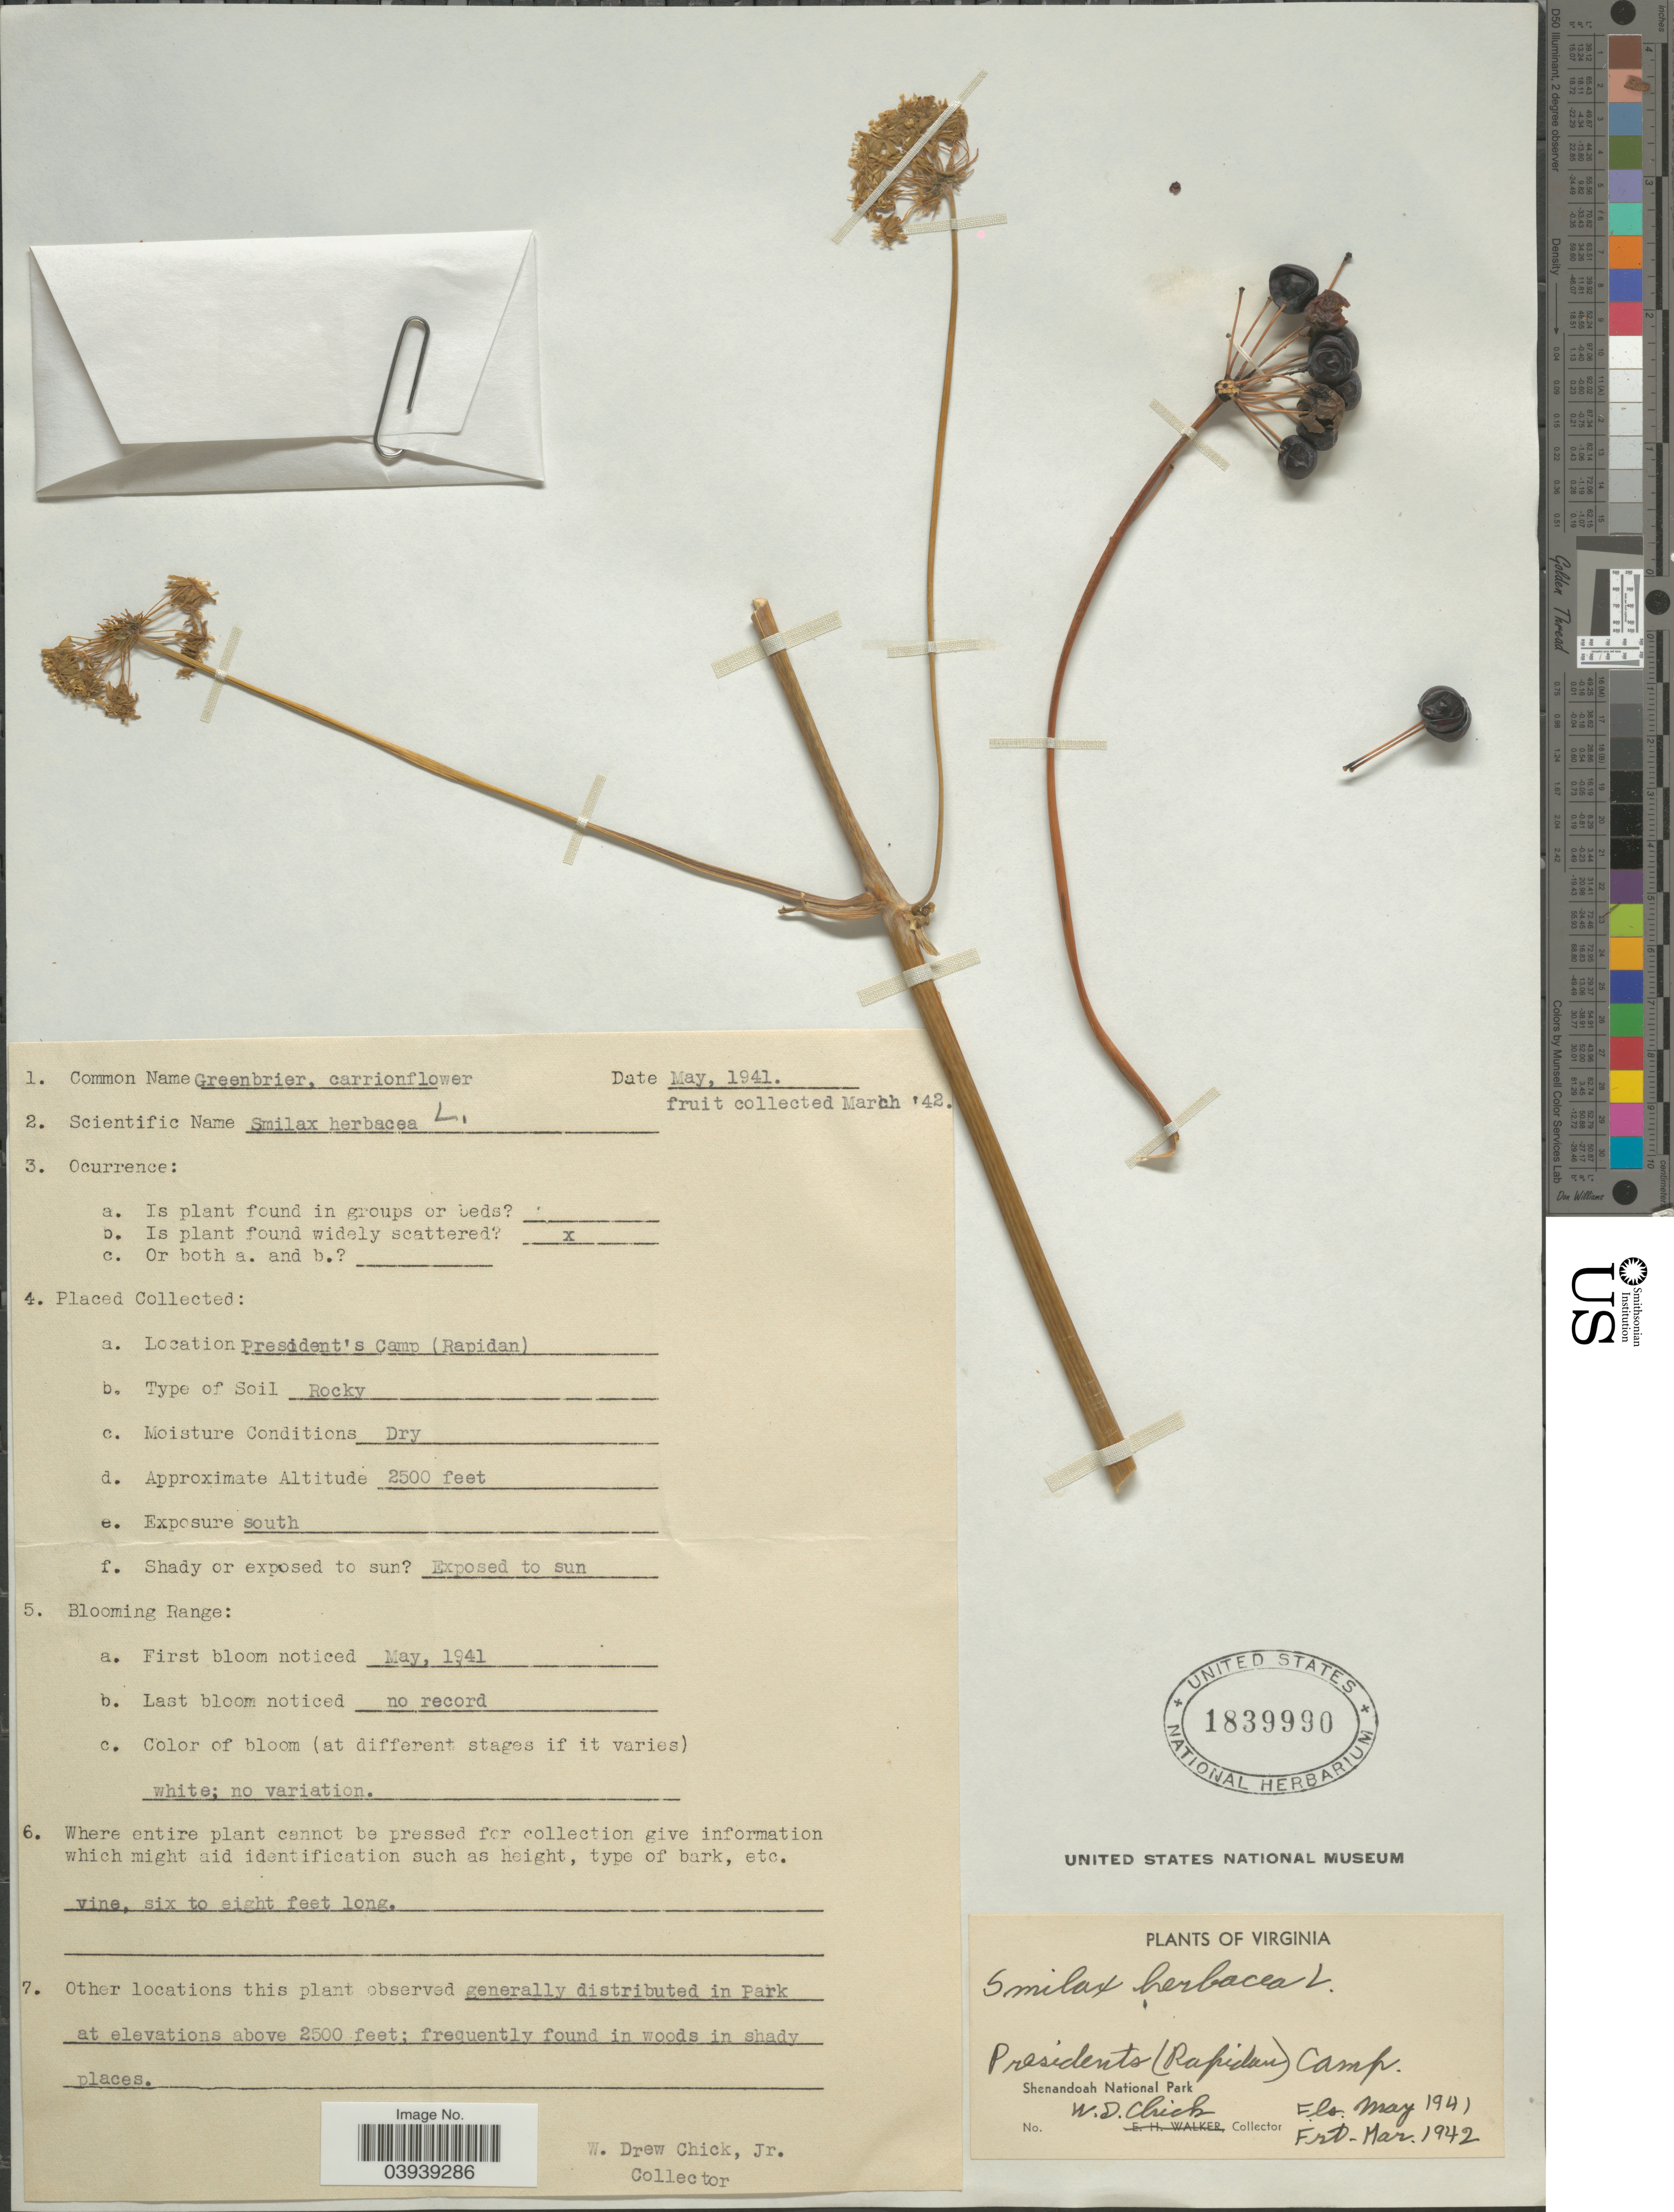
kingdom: Plantae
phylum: Tracheophyta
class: Liliopsida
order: Liliales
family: Smilacaceae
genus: Smilax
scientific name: Smilax sp.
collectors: W. Chick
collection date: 1941-05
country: United States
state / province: Virginia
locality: President's Camp (Rapidan). Shenandoah National Park.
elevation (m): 762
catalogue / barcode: US 1839990